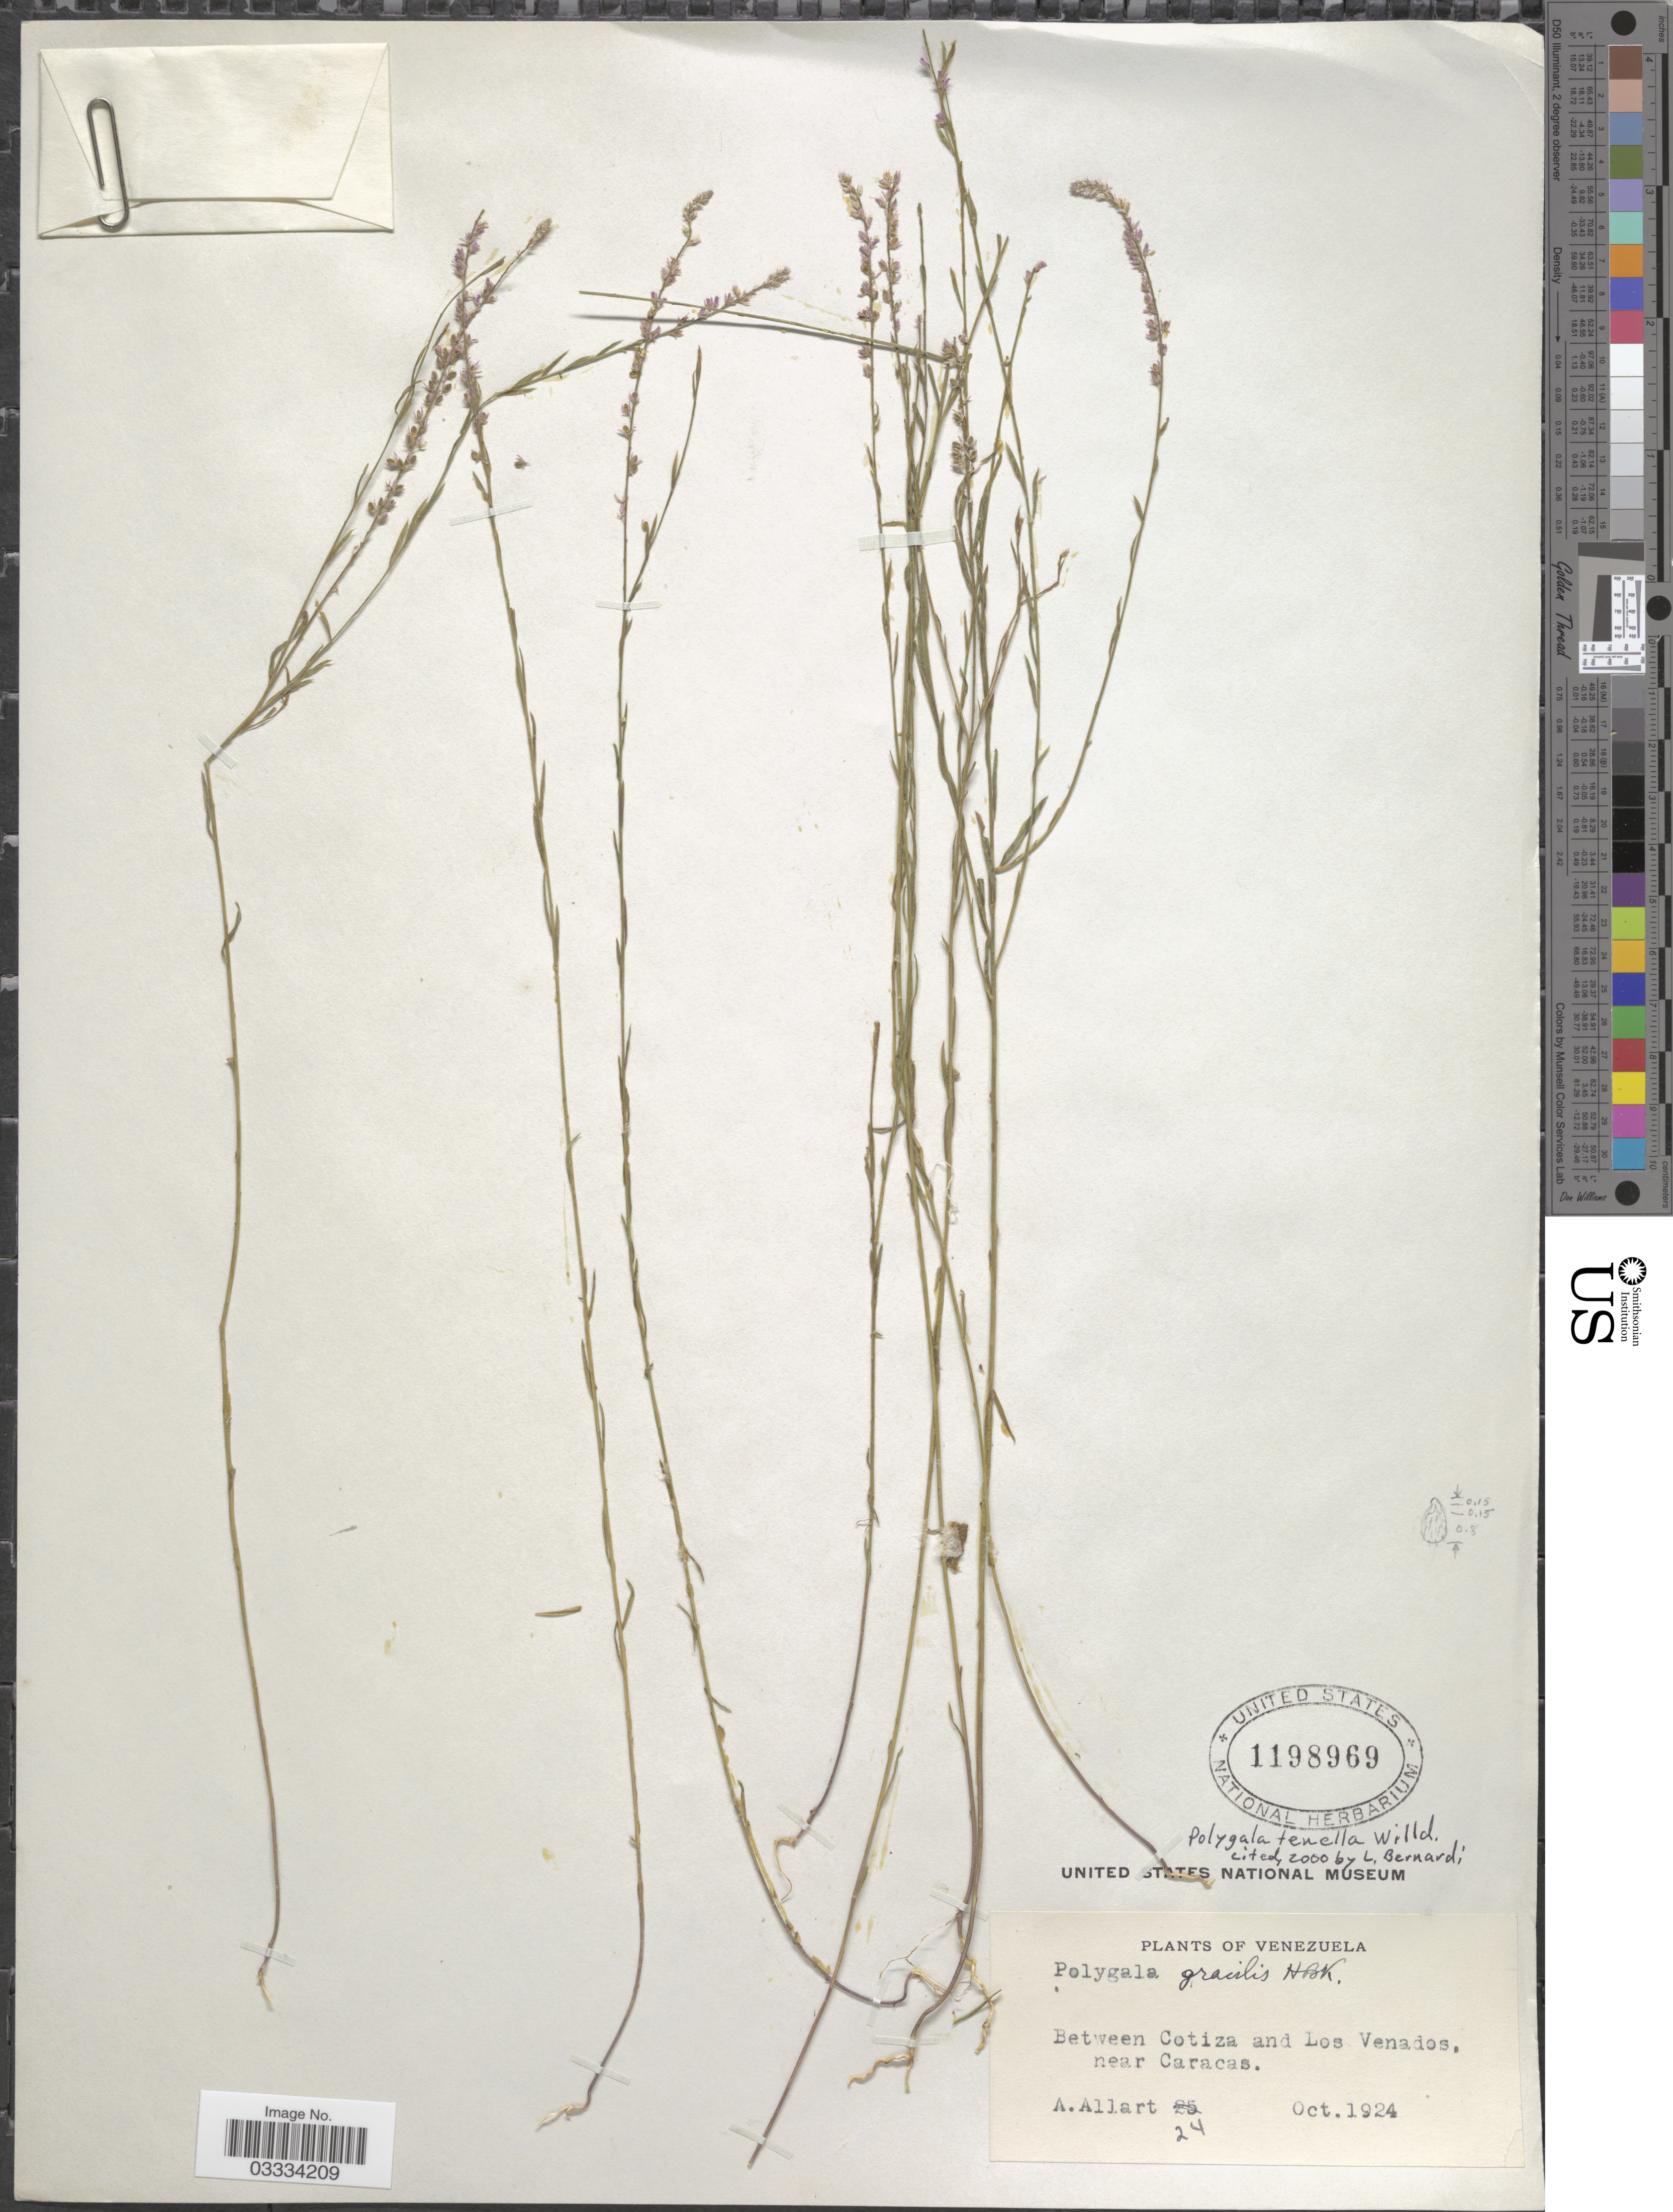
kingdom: Plantae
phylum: Tracheophyta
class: Magnoliopsida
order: Fabales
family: Polygalaceae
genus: Polygala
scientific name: Polygala tenella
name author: Willd.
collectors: A. Allart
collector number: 24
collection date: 1924-10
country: Venezuela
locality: Between Cotiza and Los Venados, near Caracas.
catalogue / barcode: US 1198969